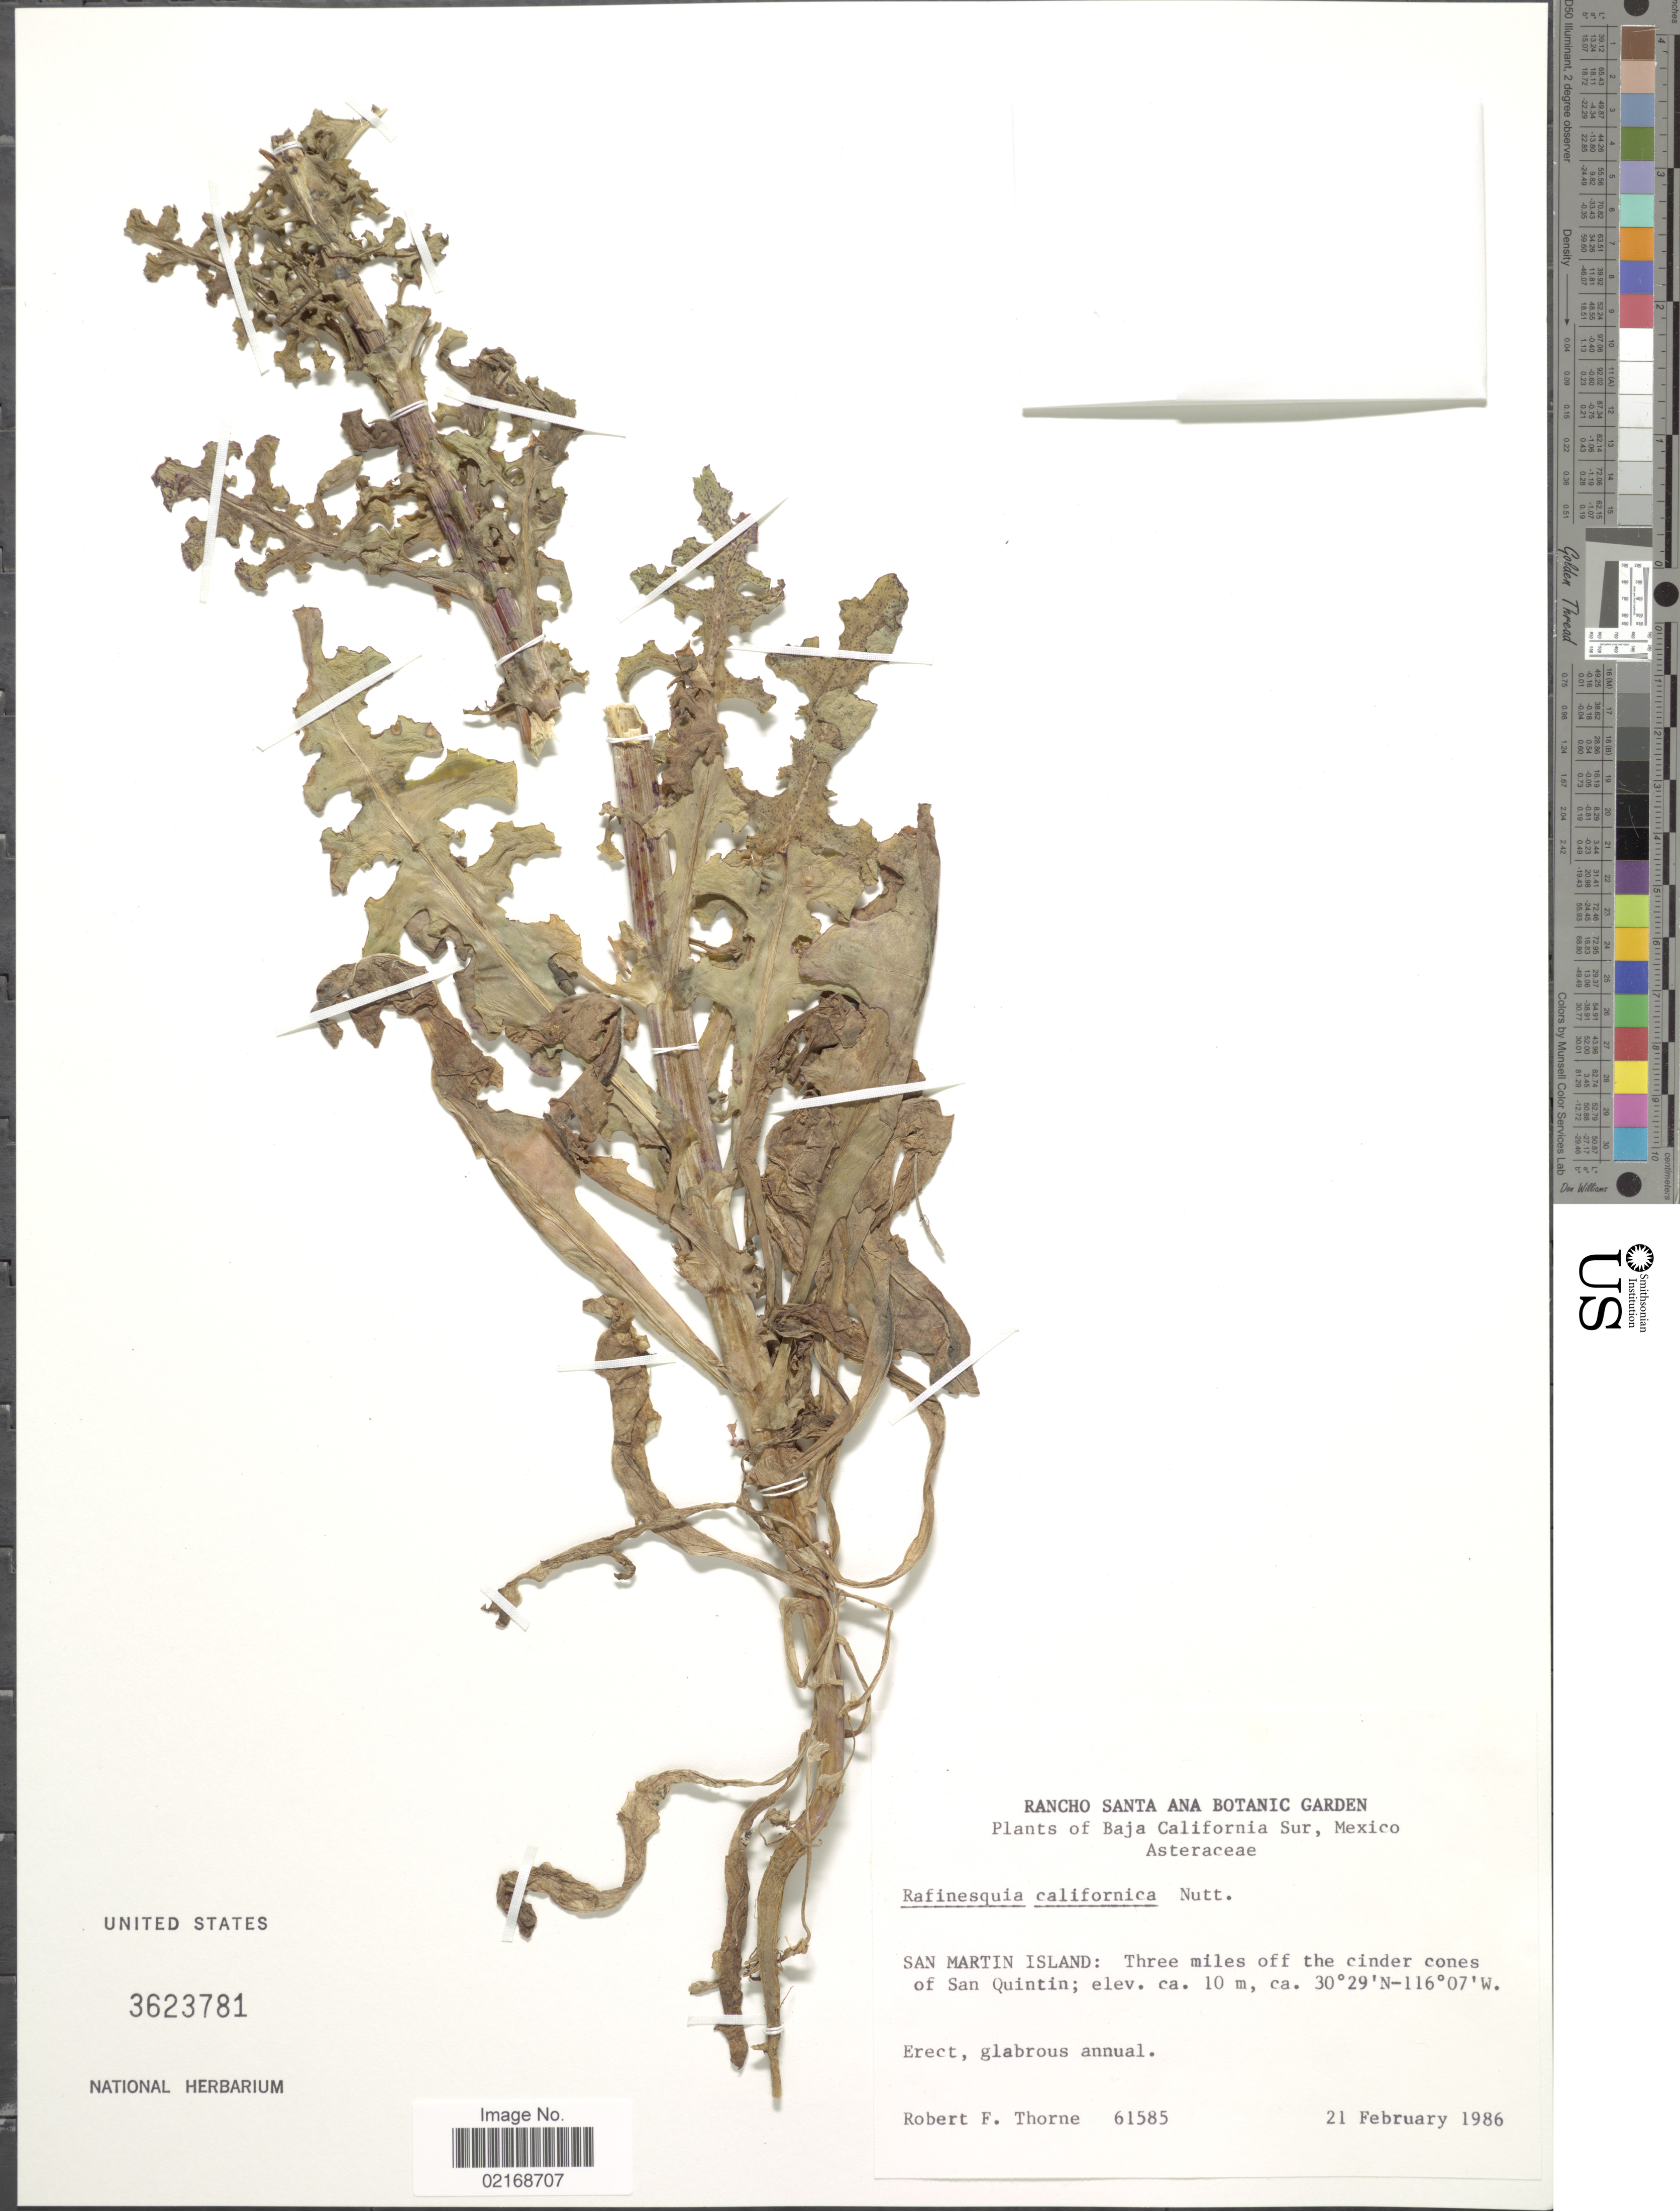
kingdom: Plantae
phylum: Tracheophyta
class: Magnoliopsida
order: Asterales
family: Asteraceae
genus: Rafinesquia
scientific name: Rafinesquia californica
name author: Nutt.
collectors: R. F. Thorne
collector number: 61585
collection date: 1986-02-21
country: Mexico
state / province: Baja California Sur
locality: San Martin Island: Three miles off the cinder cones of San Quintin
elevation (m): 10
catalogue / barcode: US 3623781